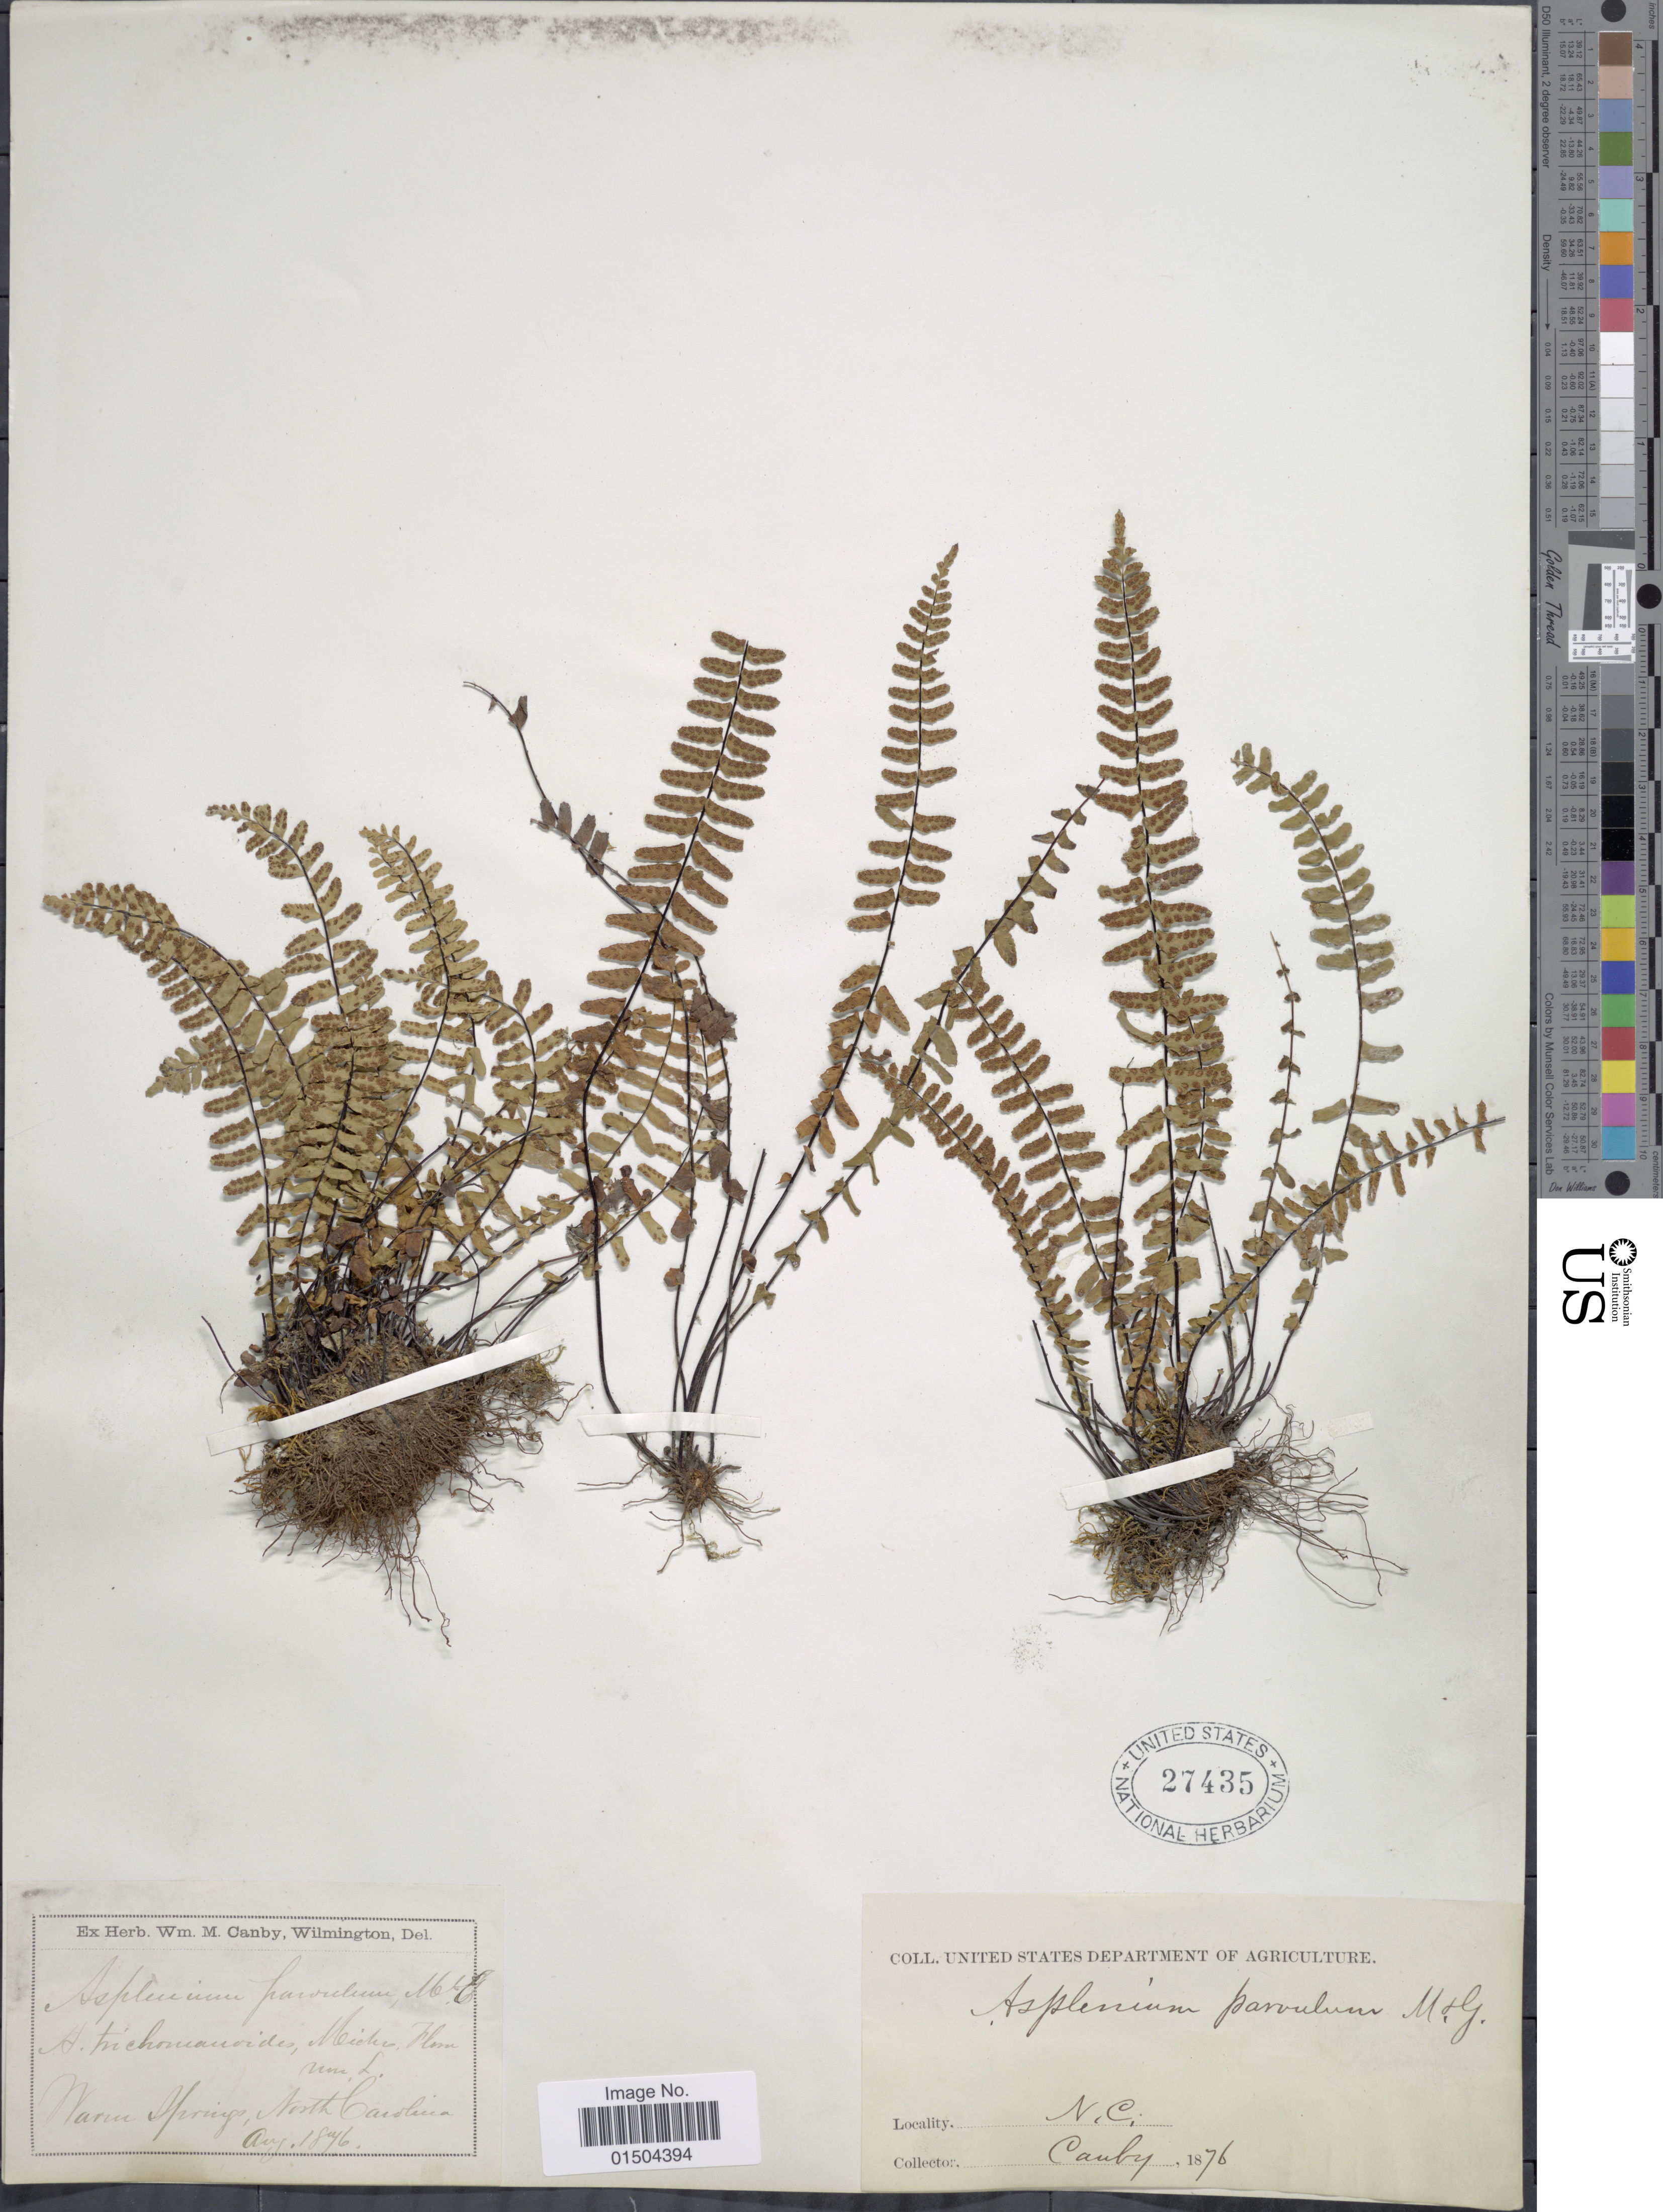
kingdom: Plantae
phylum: Tracheophyta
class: Polypodiopsida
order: Polypodiales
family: Aspleniaceae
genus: Asplenium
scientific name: Asplenium resiliens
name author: Kunze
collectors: Canby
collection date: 1876-08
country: United States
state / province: North Carolina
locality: Warm Springs.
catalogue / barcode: US 27435